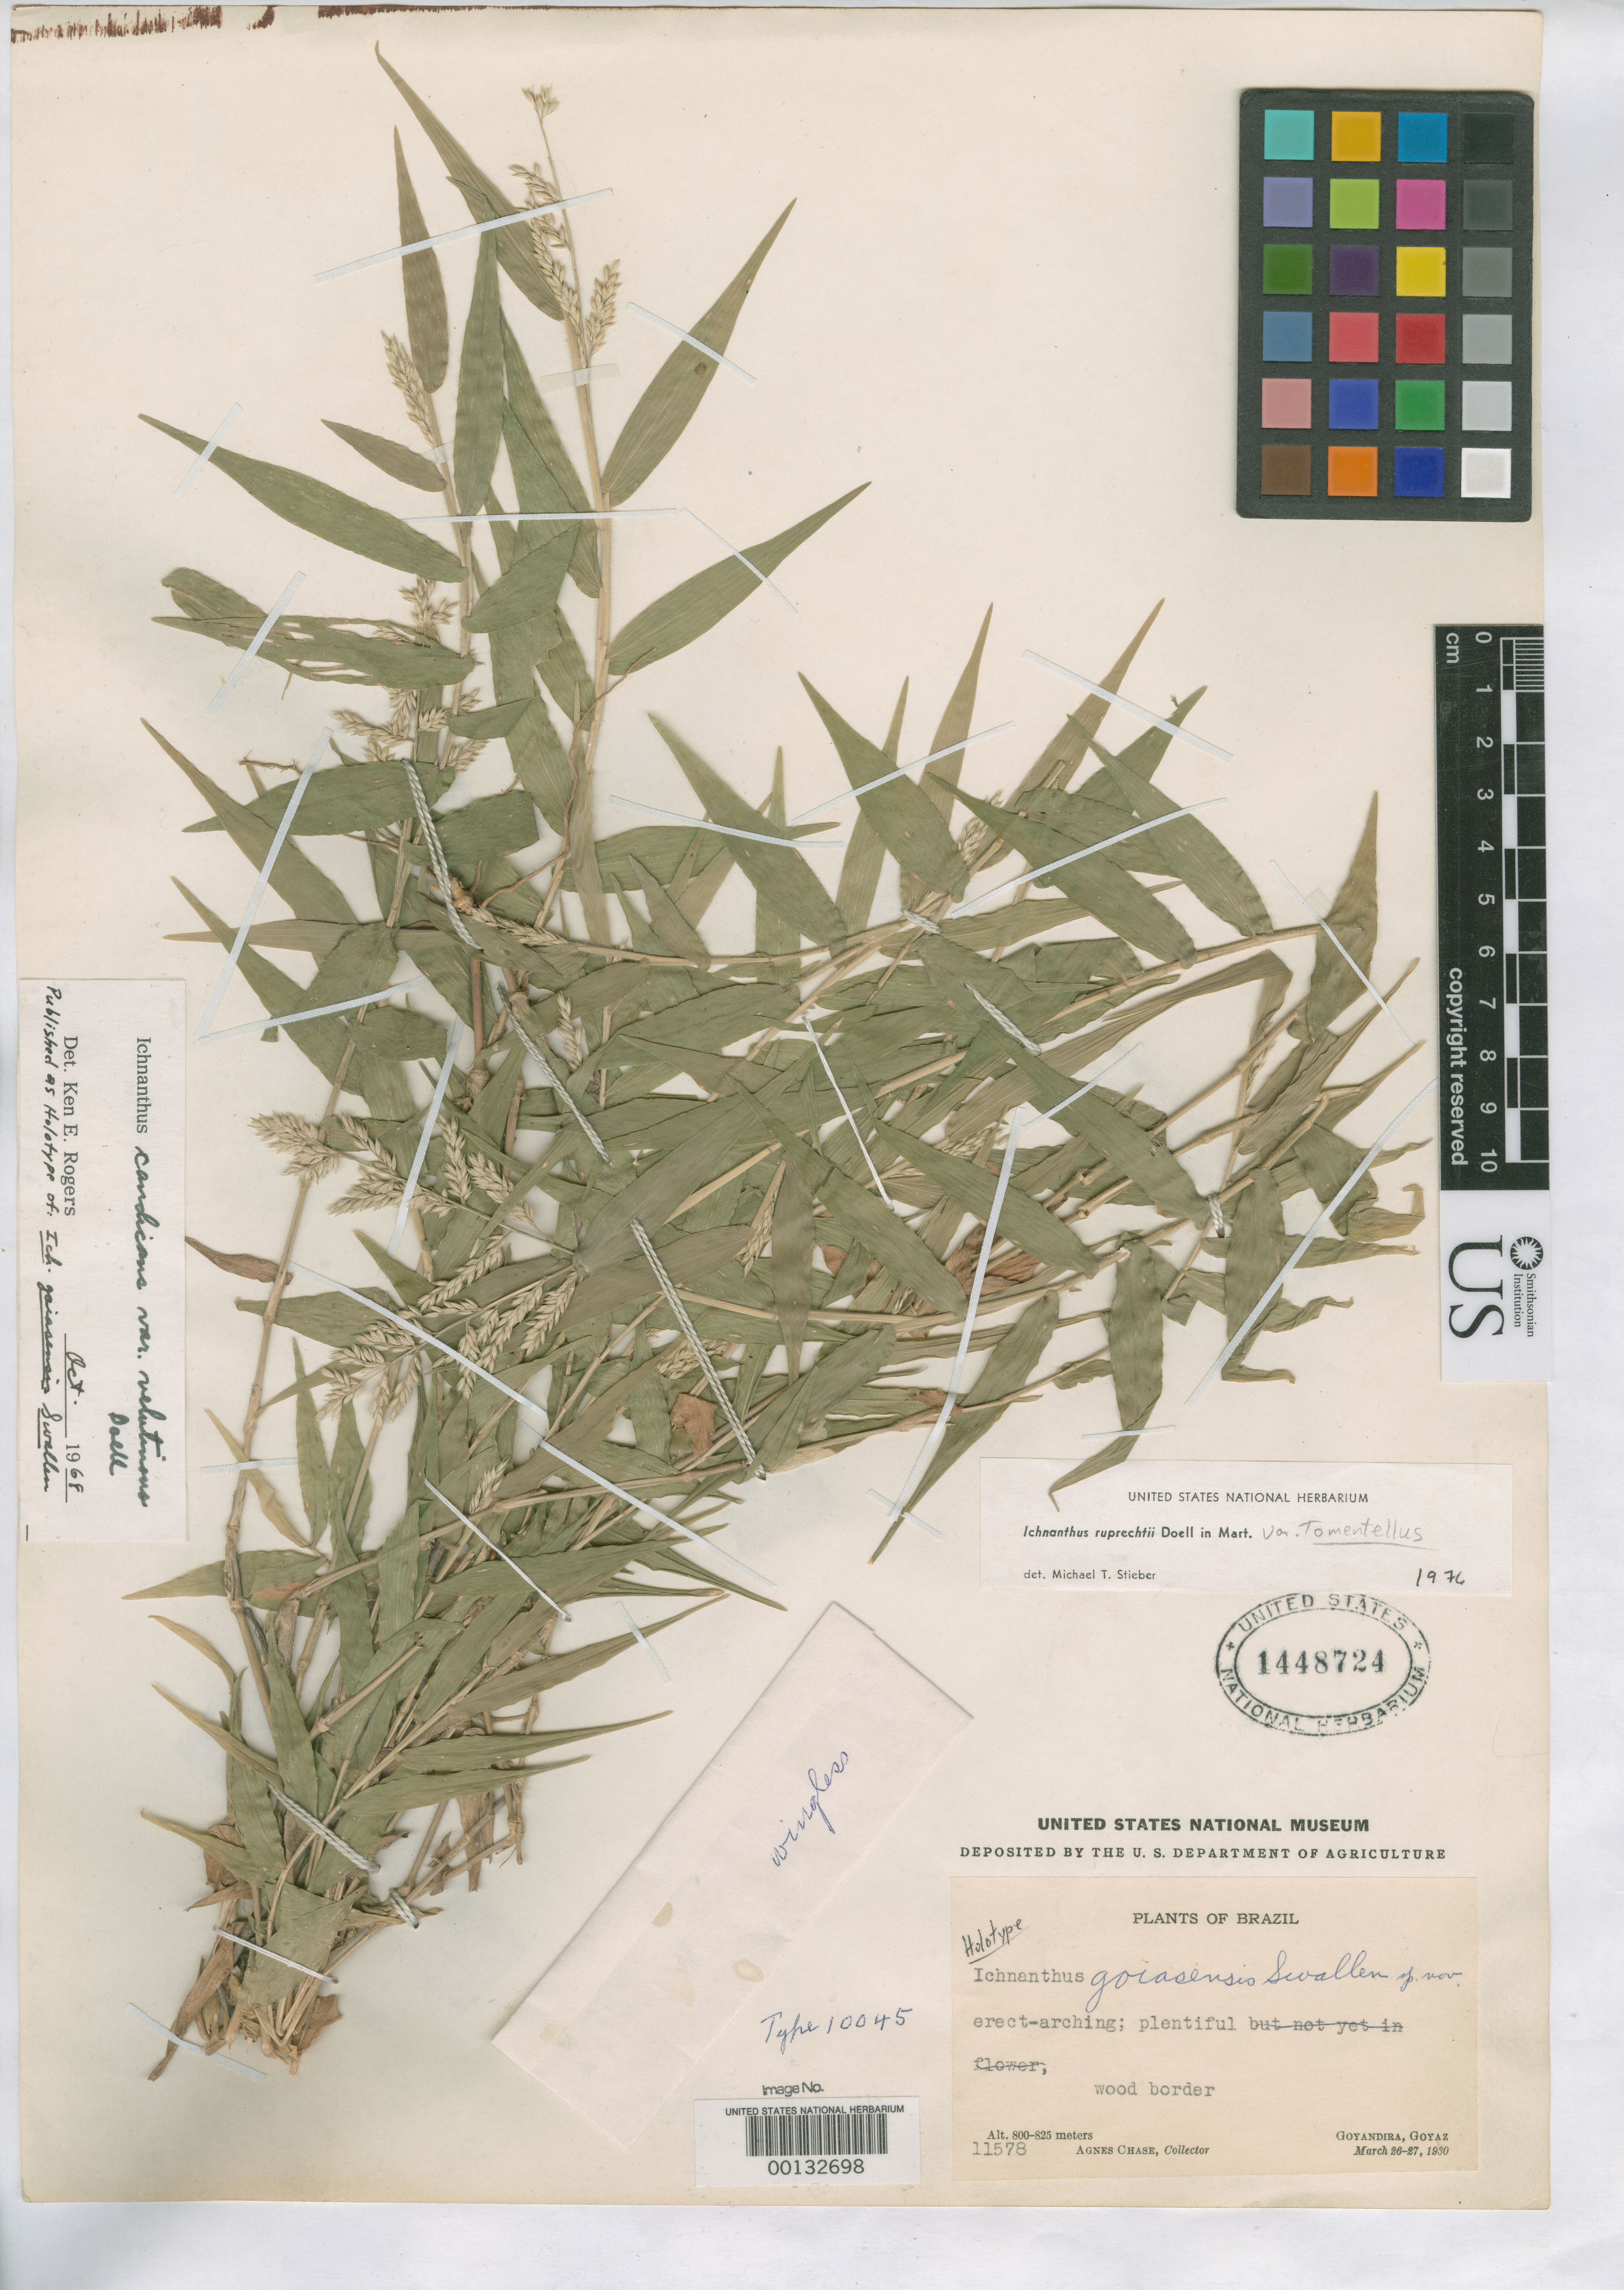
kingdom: Plantae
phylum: Tracheophyta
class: Liliopsida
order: Poales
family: Poaceae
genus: Ichnanthus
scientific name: Ichnanthus goiasensis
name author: Swallen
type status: Holotype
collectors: A. Chase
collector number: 11578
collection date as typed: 26 Mar 1930 to 27 Mar 1930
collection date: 1930-03-26/1930-03-27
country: Brazil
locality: Goyandira, Goyaz.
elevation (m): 800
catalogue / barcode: US 1448724